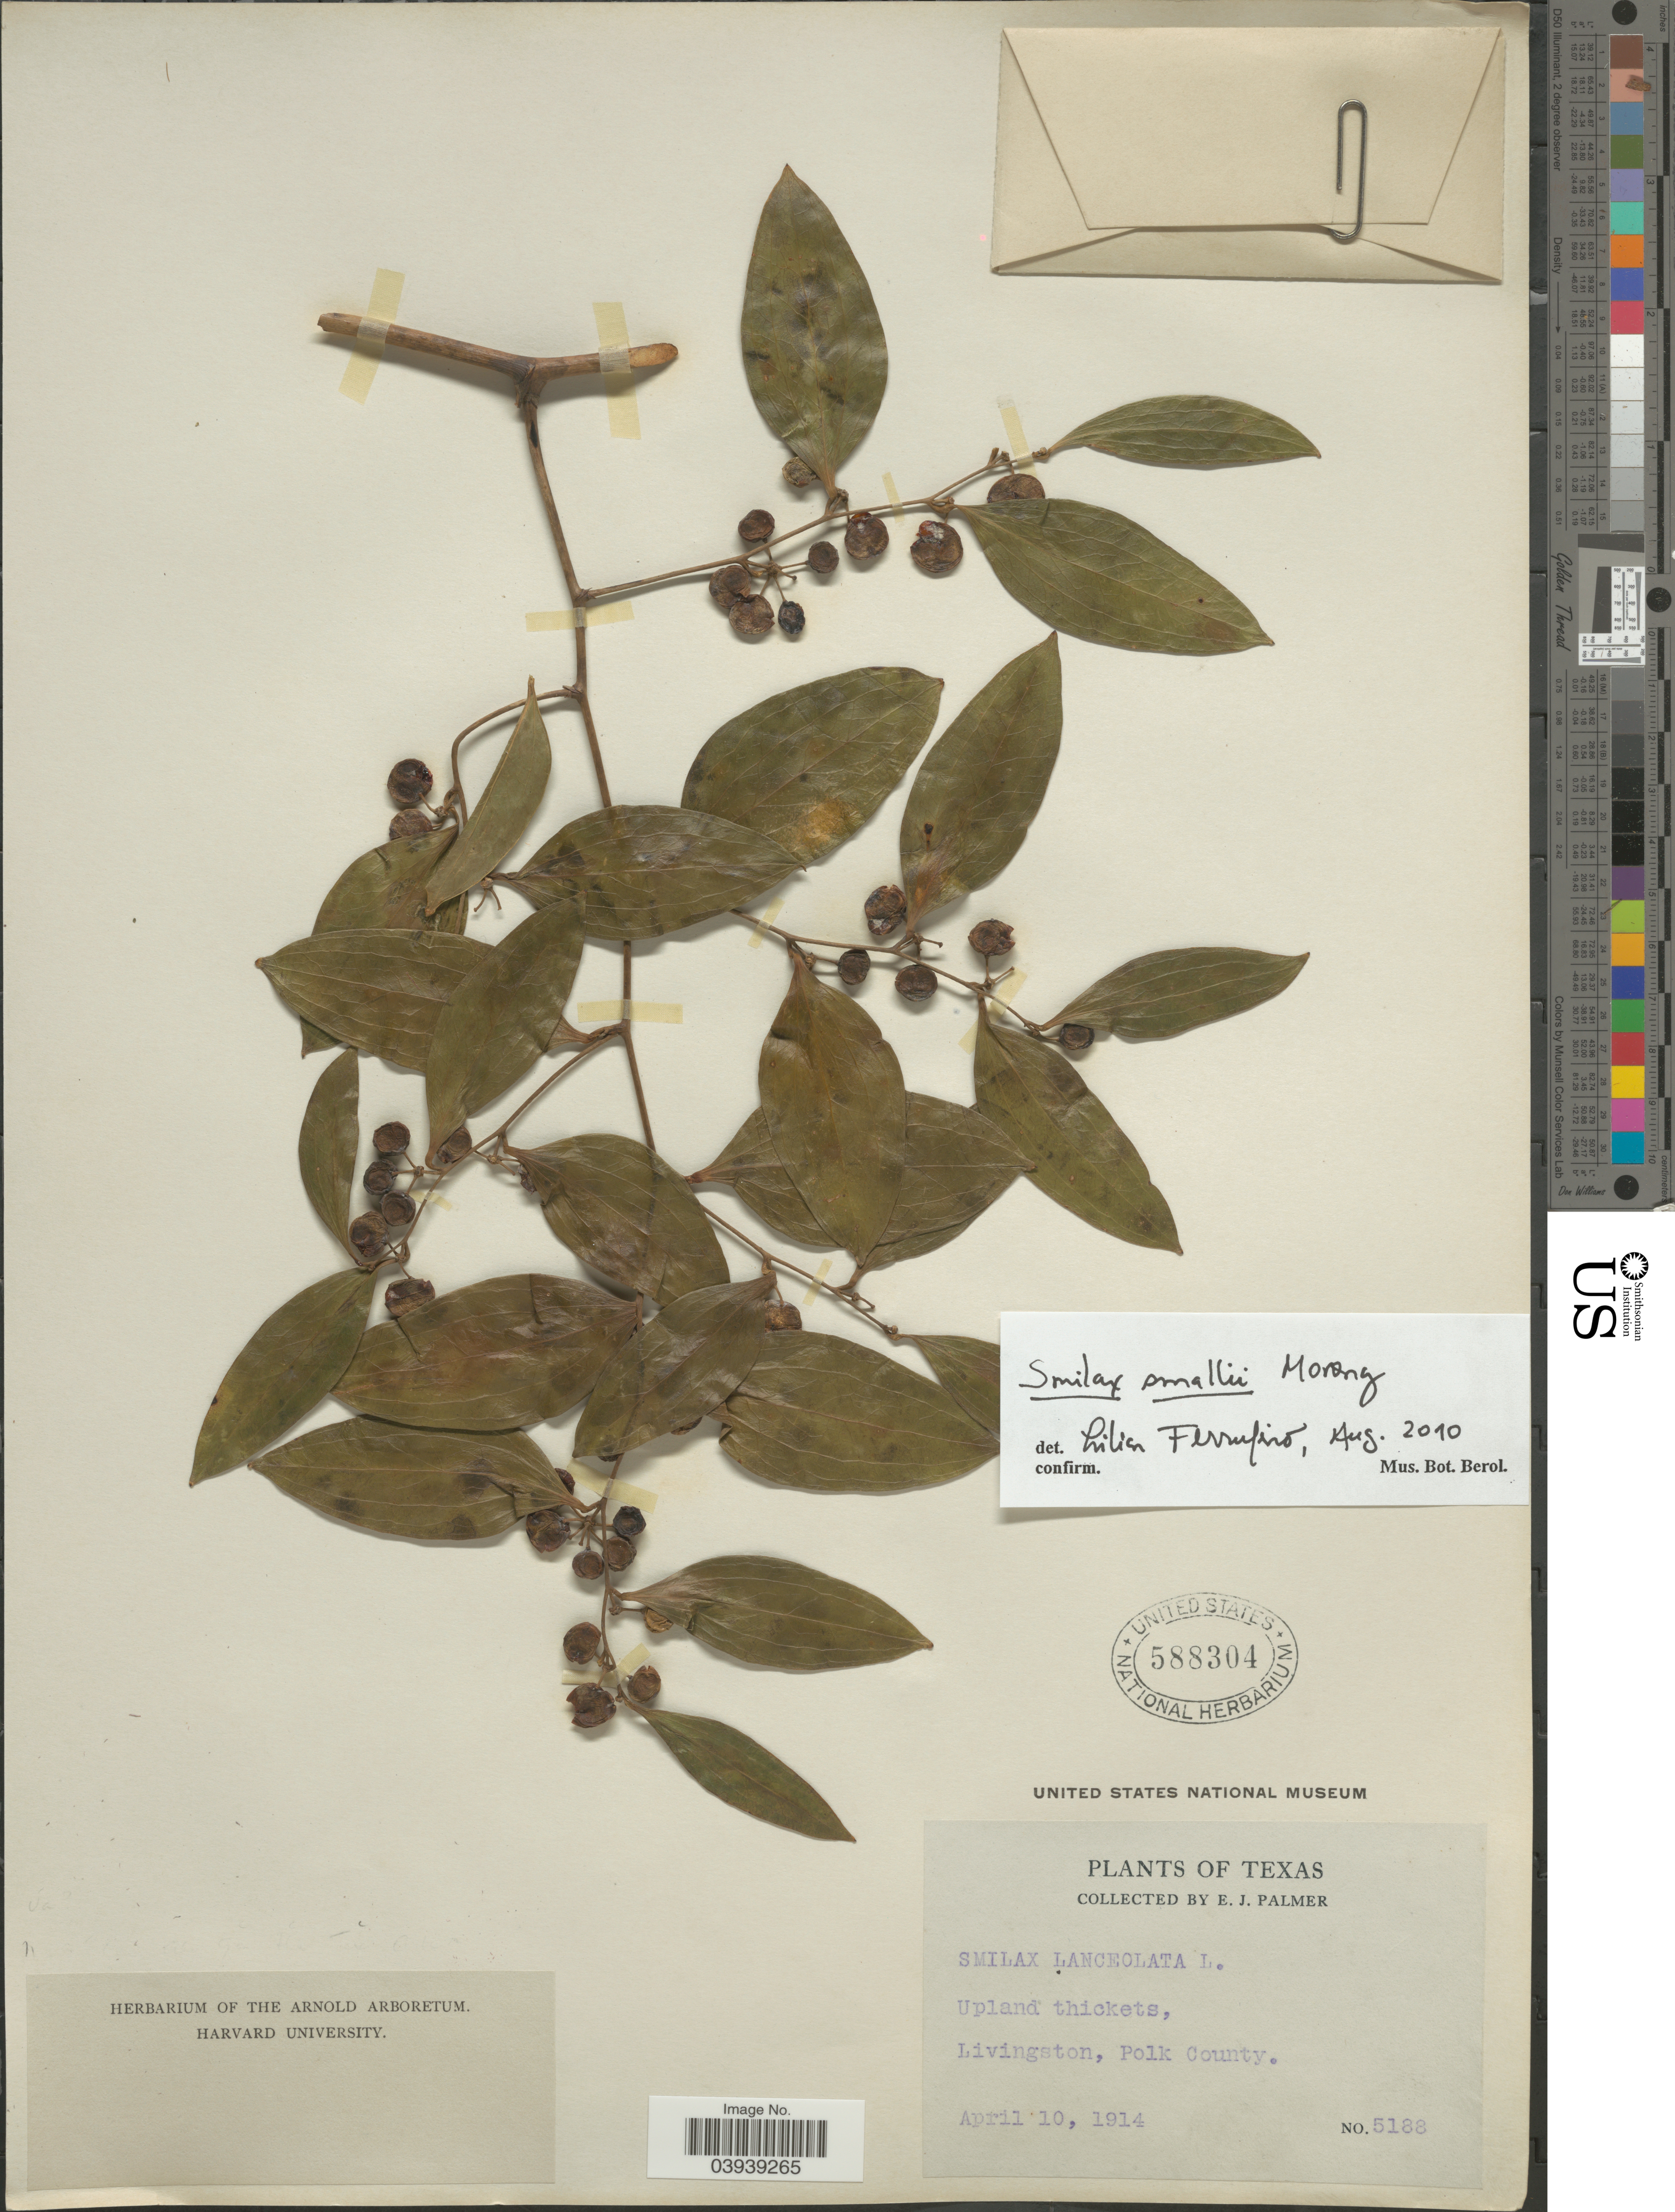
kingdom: Plantae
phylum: Tracheophyta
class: Liliopsida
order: Liliales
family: Smilacaceae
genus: Smilax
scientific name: Smilax smallii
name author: Morong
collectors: E. J. Palmer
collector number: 5188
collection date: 1914-04-10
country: United States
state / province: Texas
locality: Upland thickets, Livingston, Polk County.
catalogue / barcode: US 588304